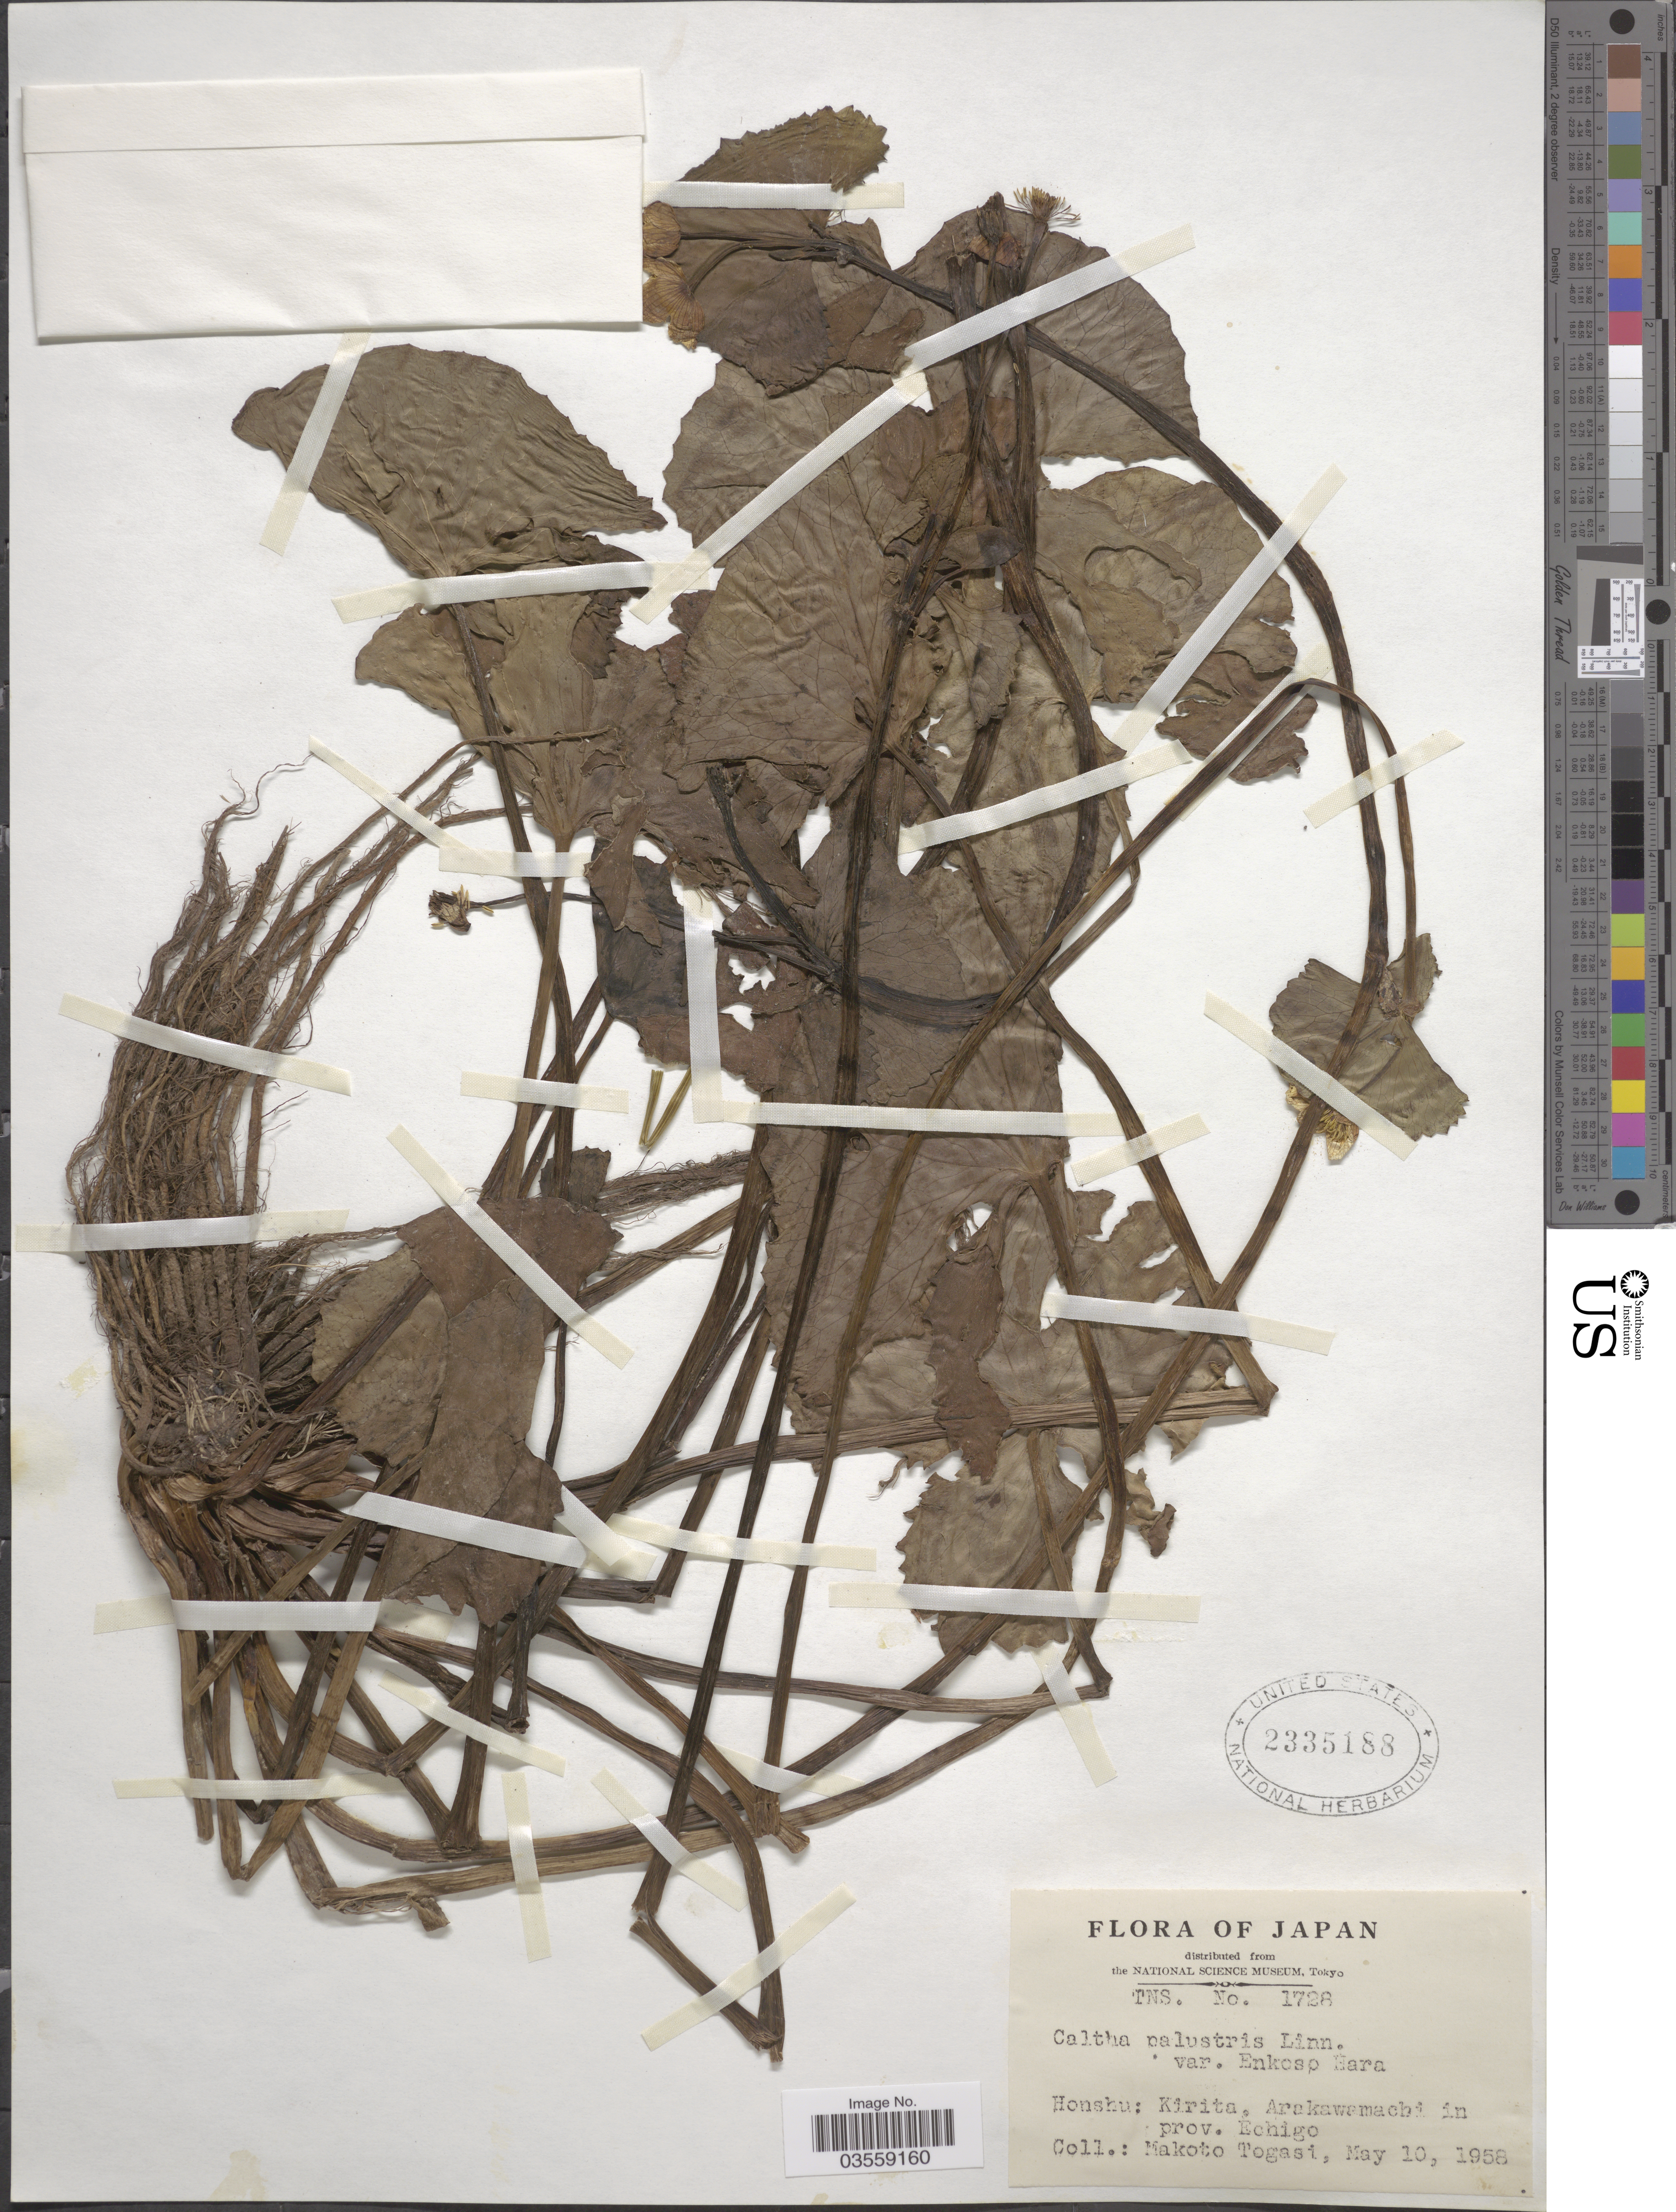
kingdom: Plantae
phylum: Tracheophyta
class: Magnoliopsida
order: Ranunculales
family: Ranunculaceae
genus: Caltha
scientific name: Caltha palustris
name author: L.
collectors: M. Togasi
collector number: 1728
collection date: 1958-05-10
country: Japan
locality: Honshu: Kirita, Arakawamachi in prov. Echigo.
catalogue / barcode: US 2335188